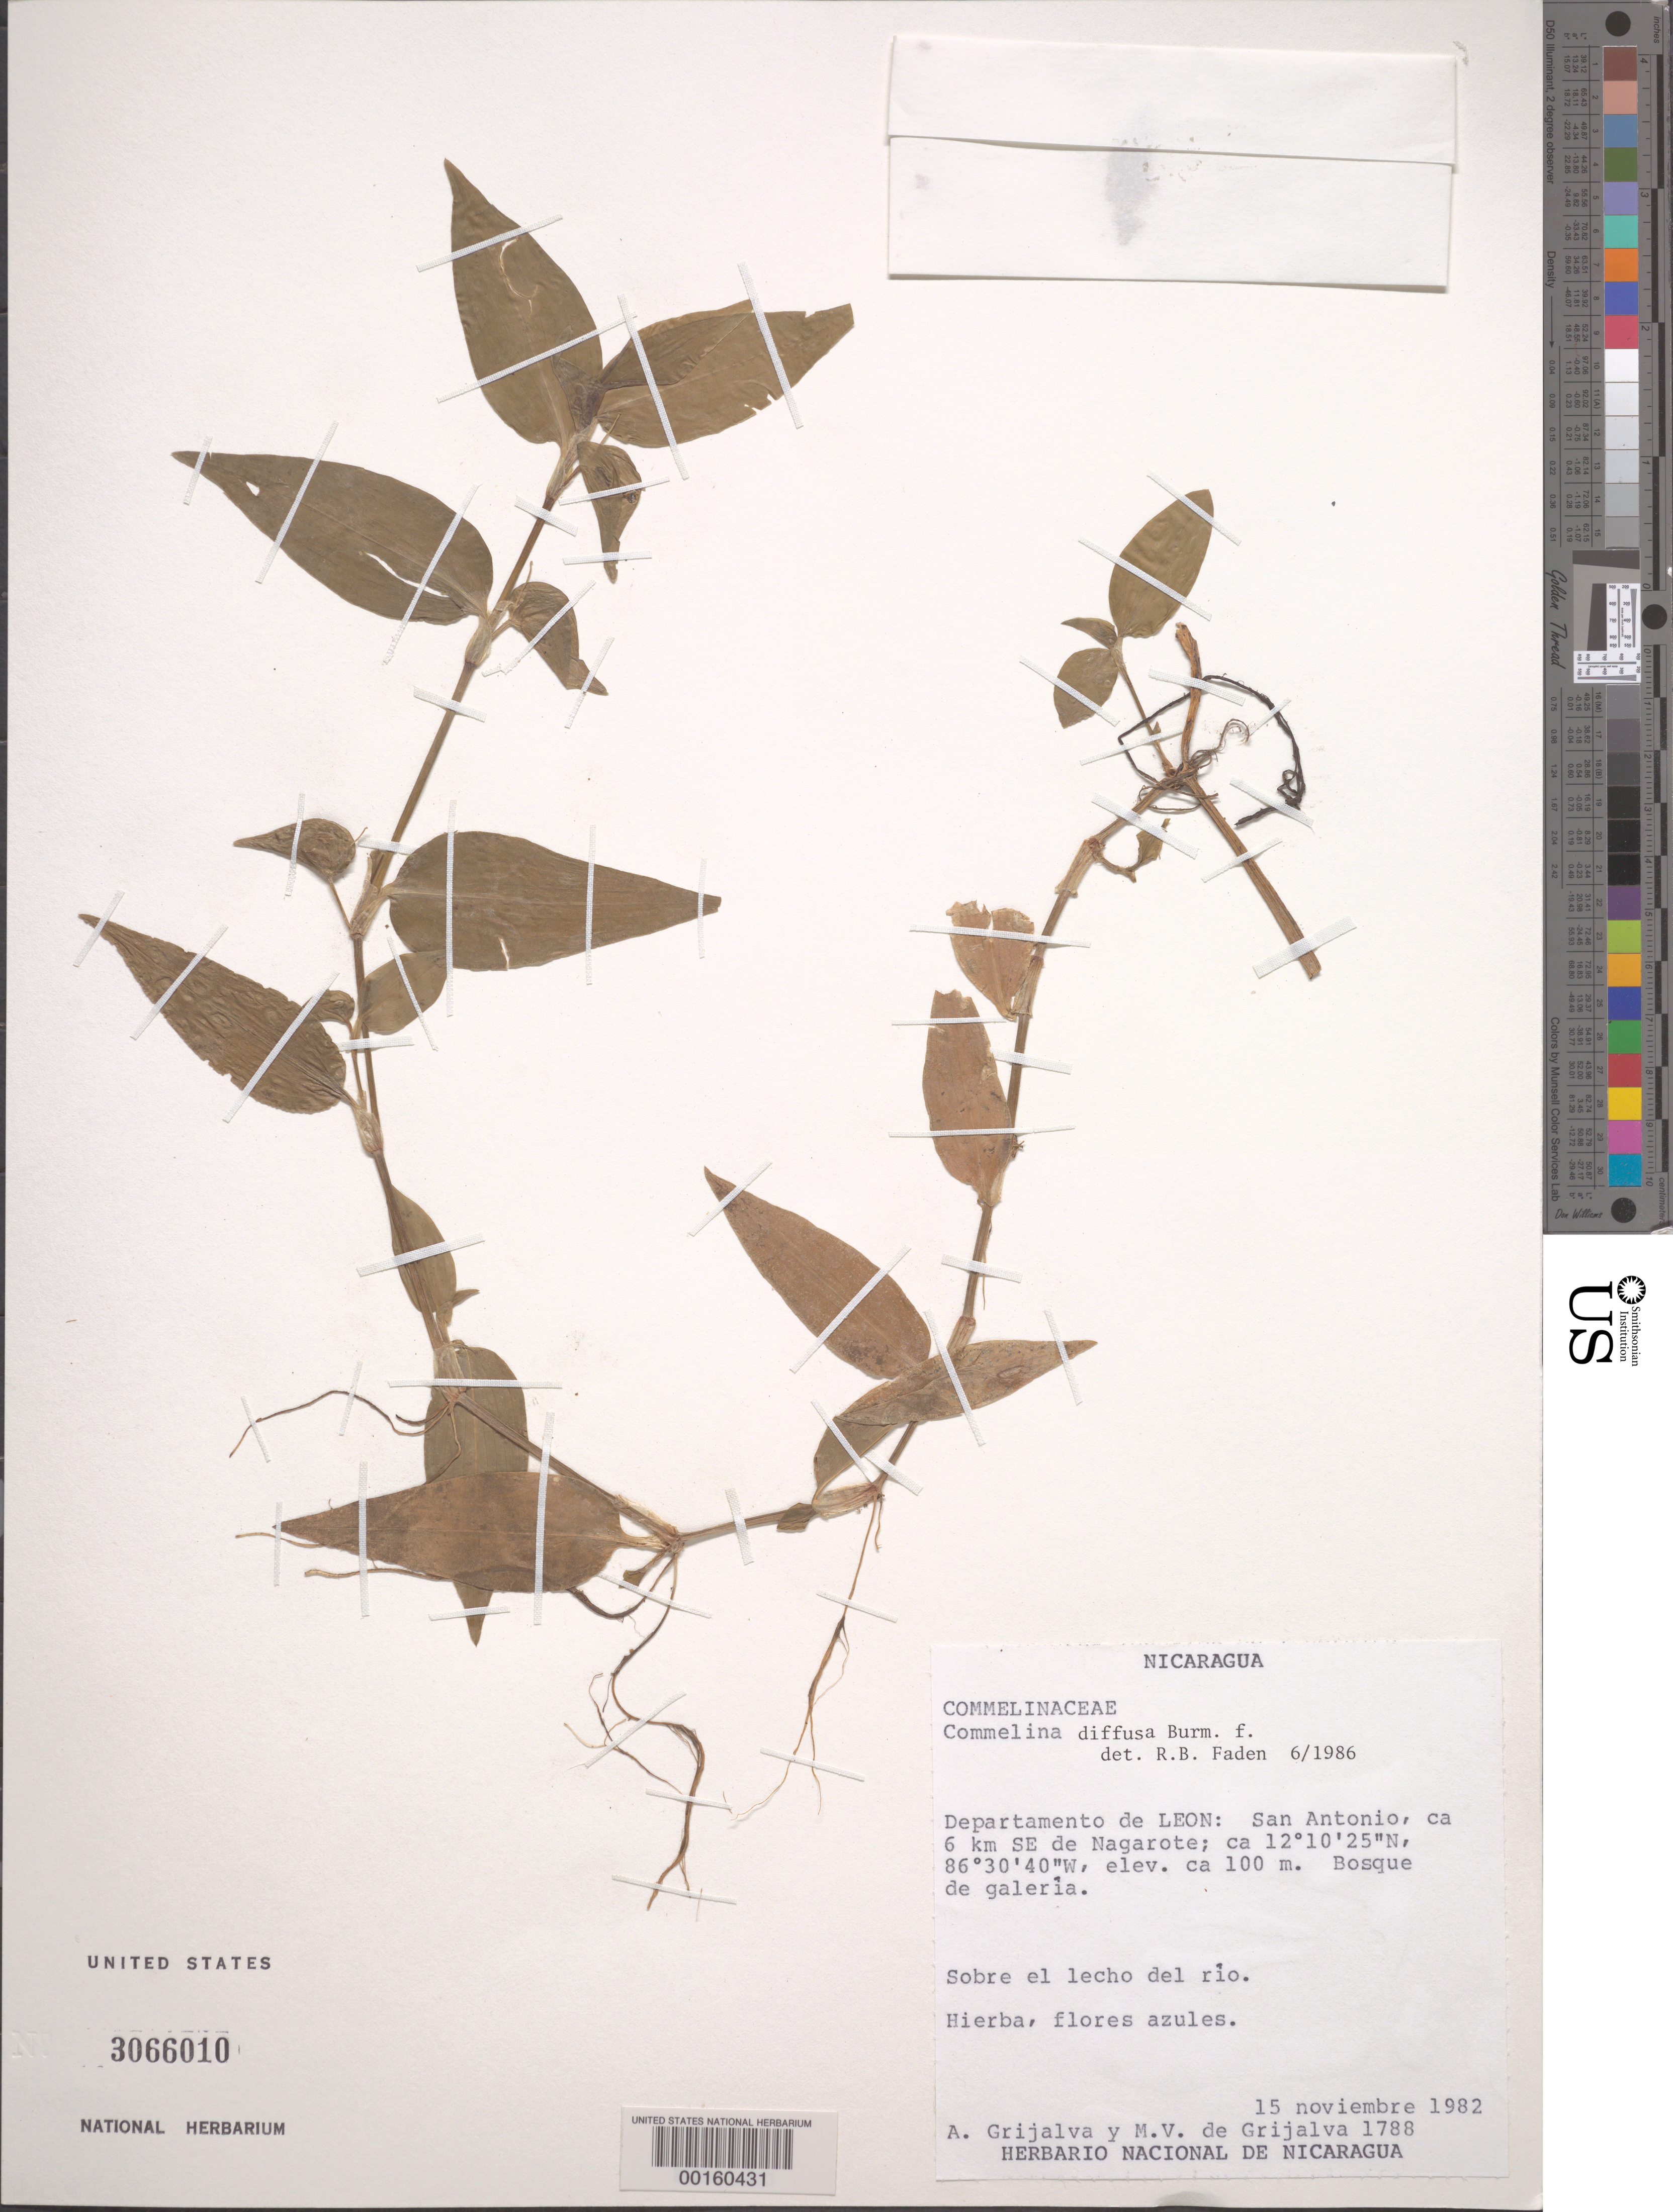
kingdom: Plantae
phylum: Tracheophyta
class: Liliopsida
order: Commelinales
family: Commelinaceae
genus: Commelina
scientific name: Commelina diffusa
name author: Burm. f.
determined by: Faden, Robert B., (US), Smithsonian Institution - National Museum of Natural History (UNITED STATES)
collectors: A. Grijalva & M. Grijalva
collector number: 1788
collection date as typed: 15 Nov 1982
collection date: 1982-11-15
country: Nicaragua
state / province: León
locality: San antonio, se of nagarote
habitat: Gallery forest, riverbed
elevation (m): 100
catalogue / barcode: US 3066010